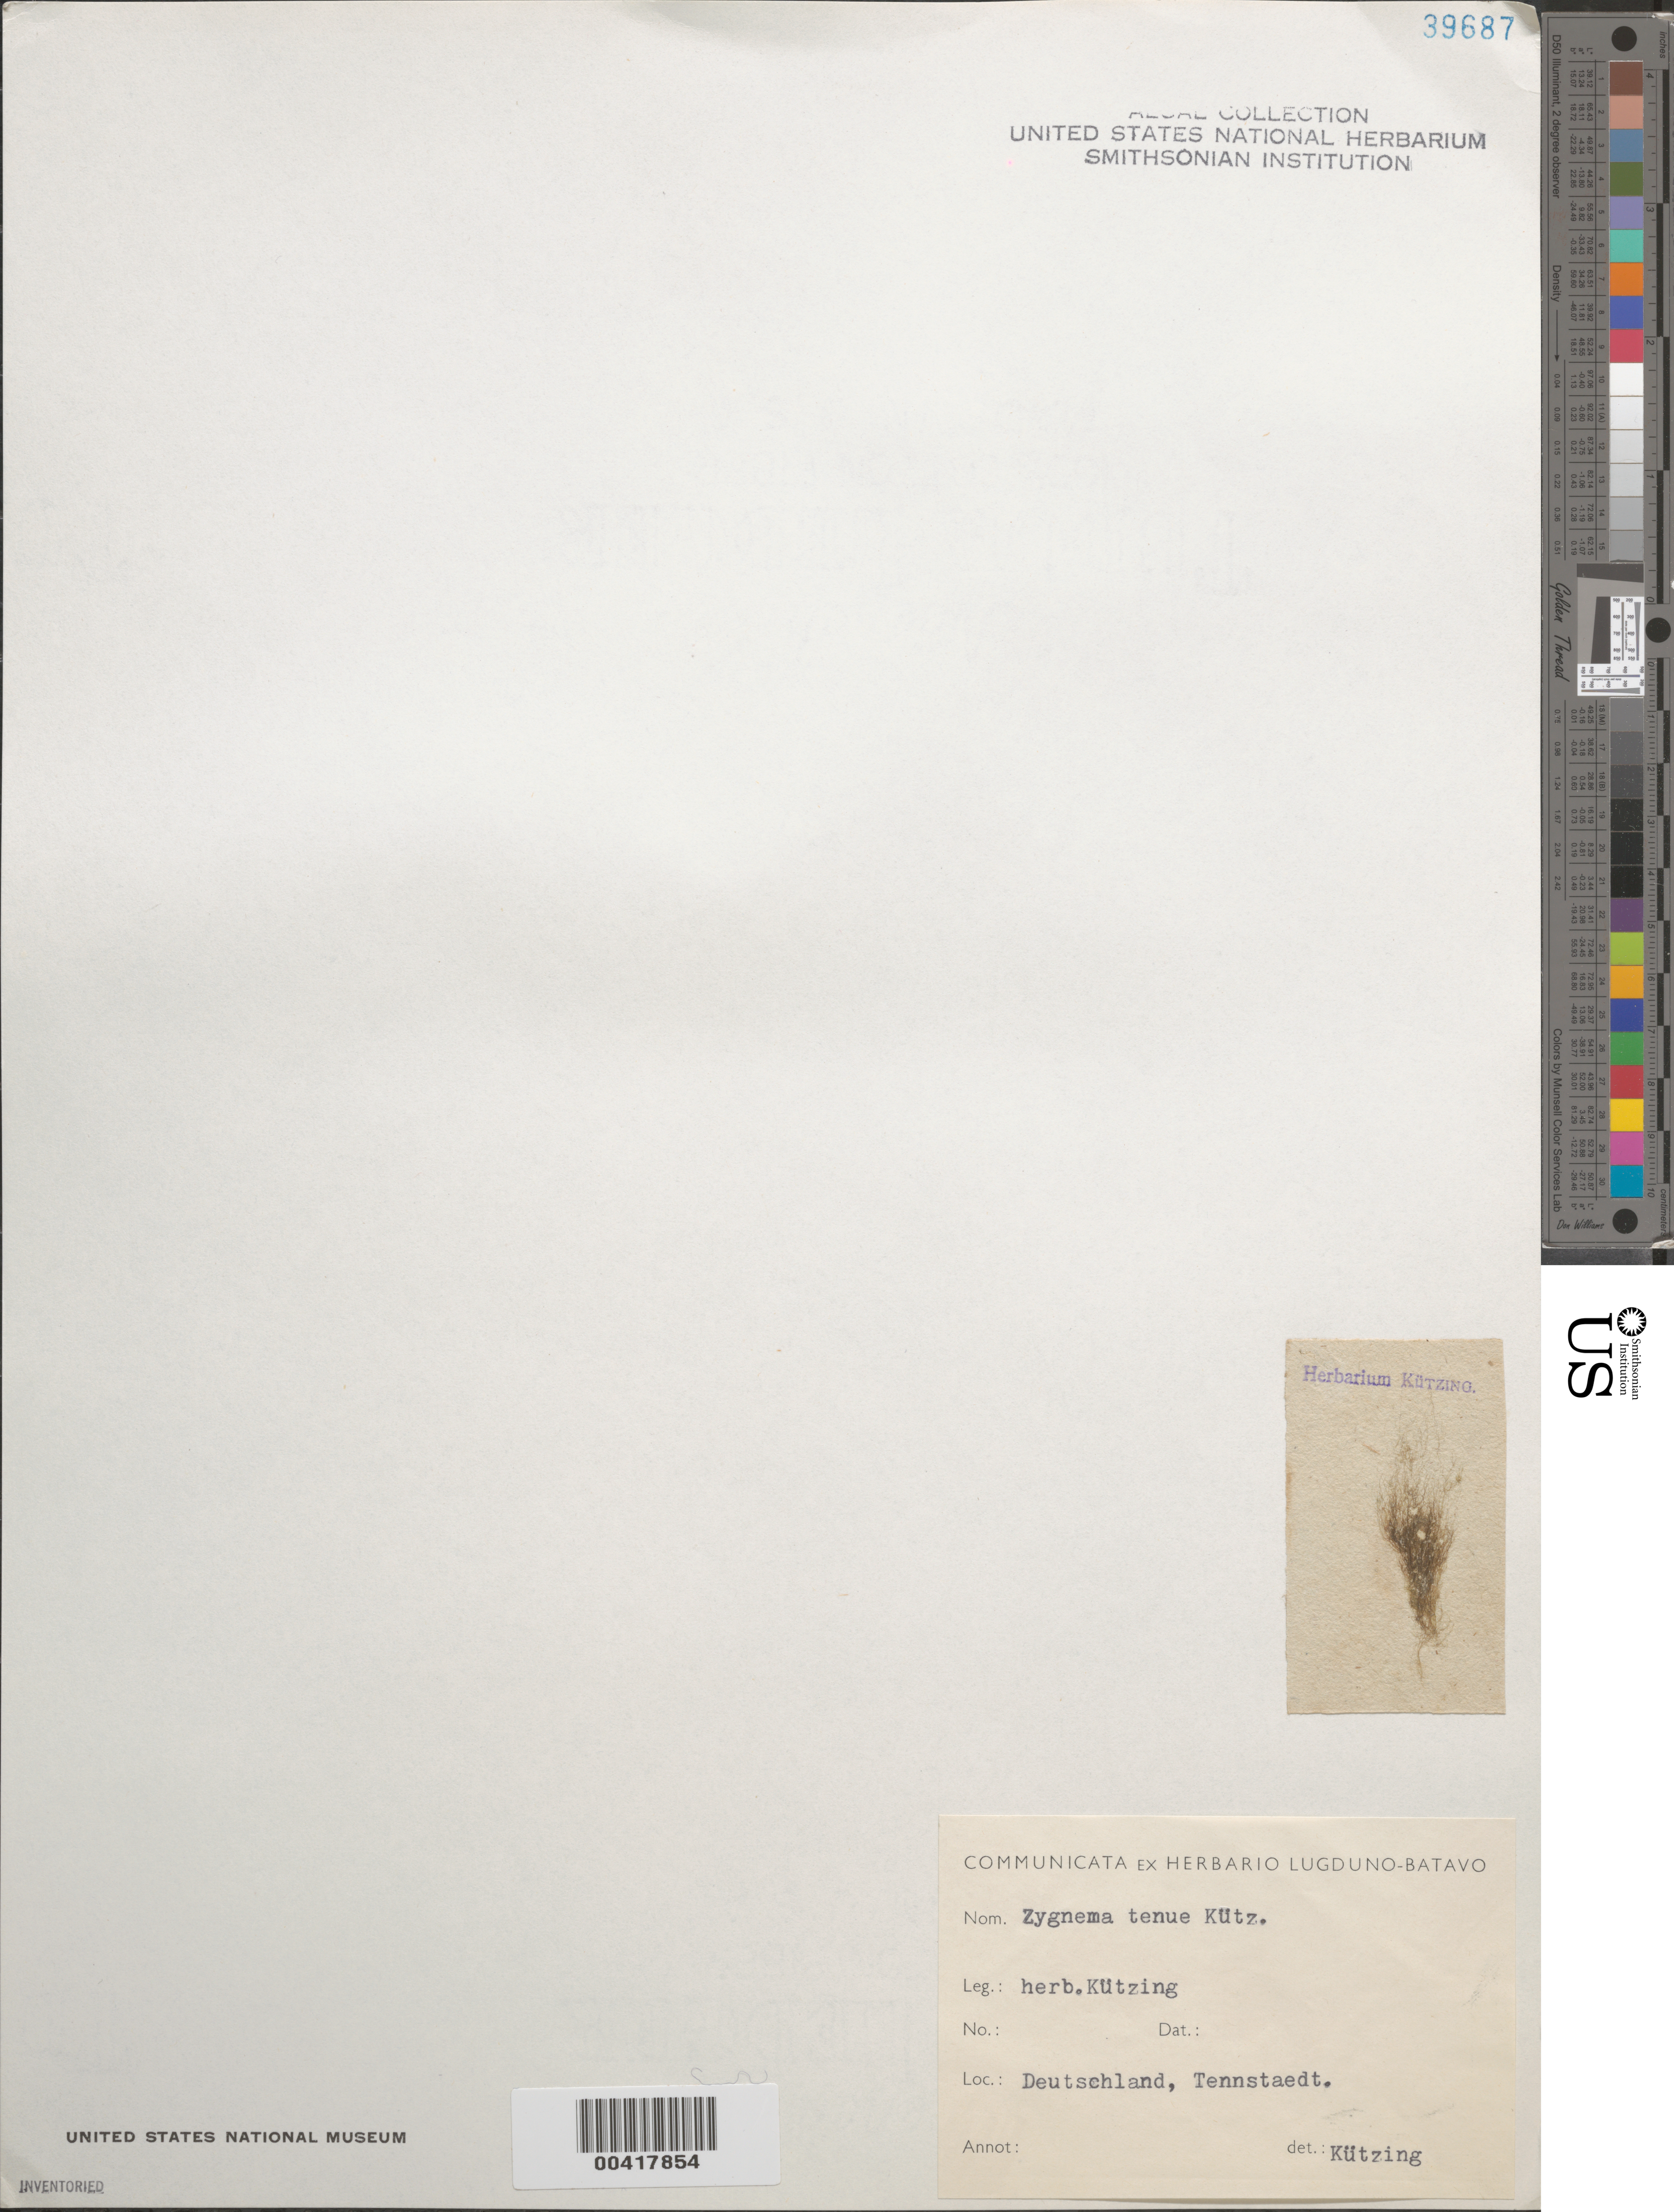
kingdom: Plantae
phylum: Charophyta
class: Zygnematophyceae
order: Zygnematales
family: Zygnemataceae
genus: Zygnema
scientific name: Zygnema tenue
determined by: Kuetzing, F. T.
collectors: F. Kuetzing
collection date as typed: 18--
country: Germany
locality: Tennstaedt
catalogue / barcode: US 39687